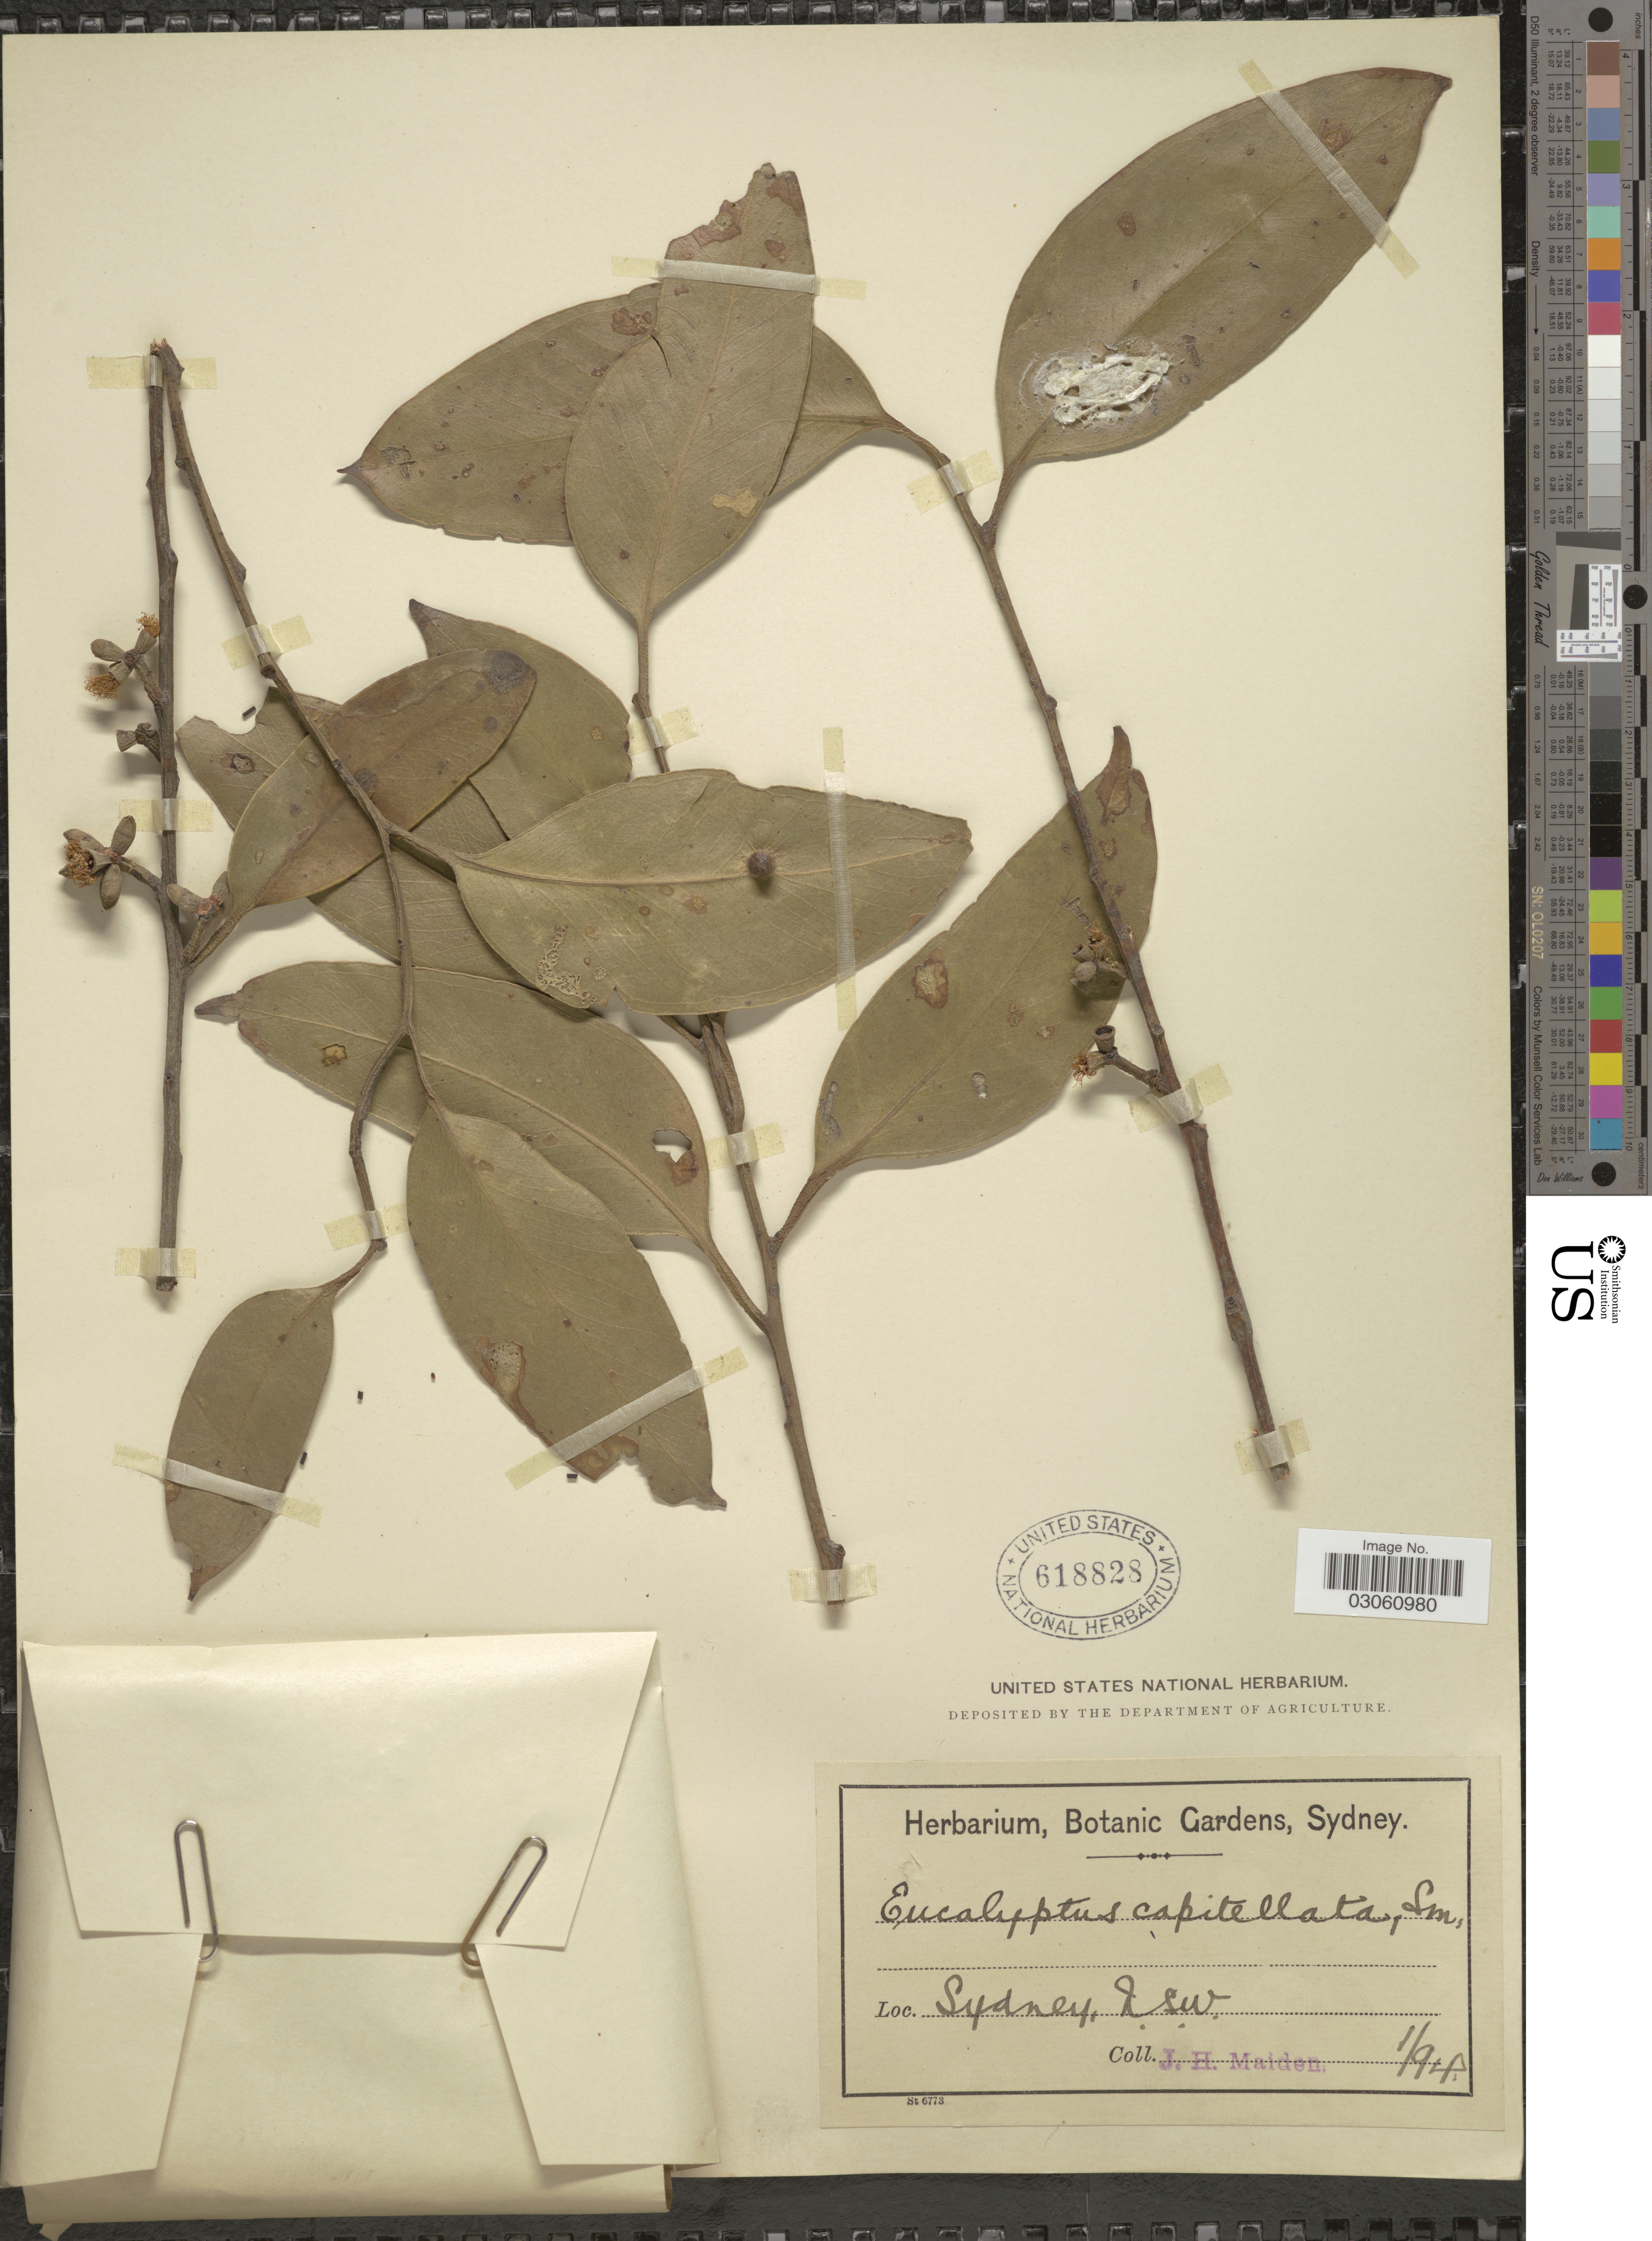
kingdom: Plantae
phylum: Tracheophyta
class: Magnoliopsida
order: Myrtales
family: Myrtaceae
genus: Eucalyptus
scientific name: Eucalyptus capitellata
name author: Sm.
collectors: J. Maiden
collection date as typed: Transcribed d/m/y: /1/94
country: Australia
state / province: New South Wales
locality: Sydney.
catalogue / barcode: US 618828